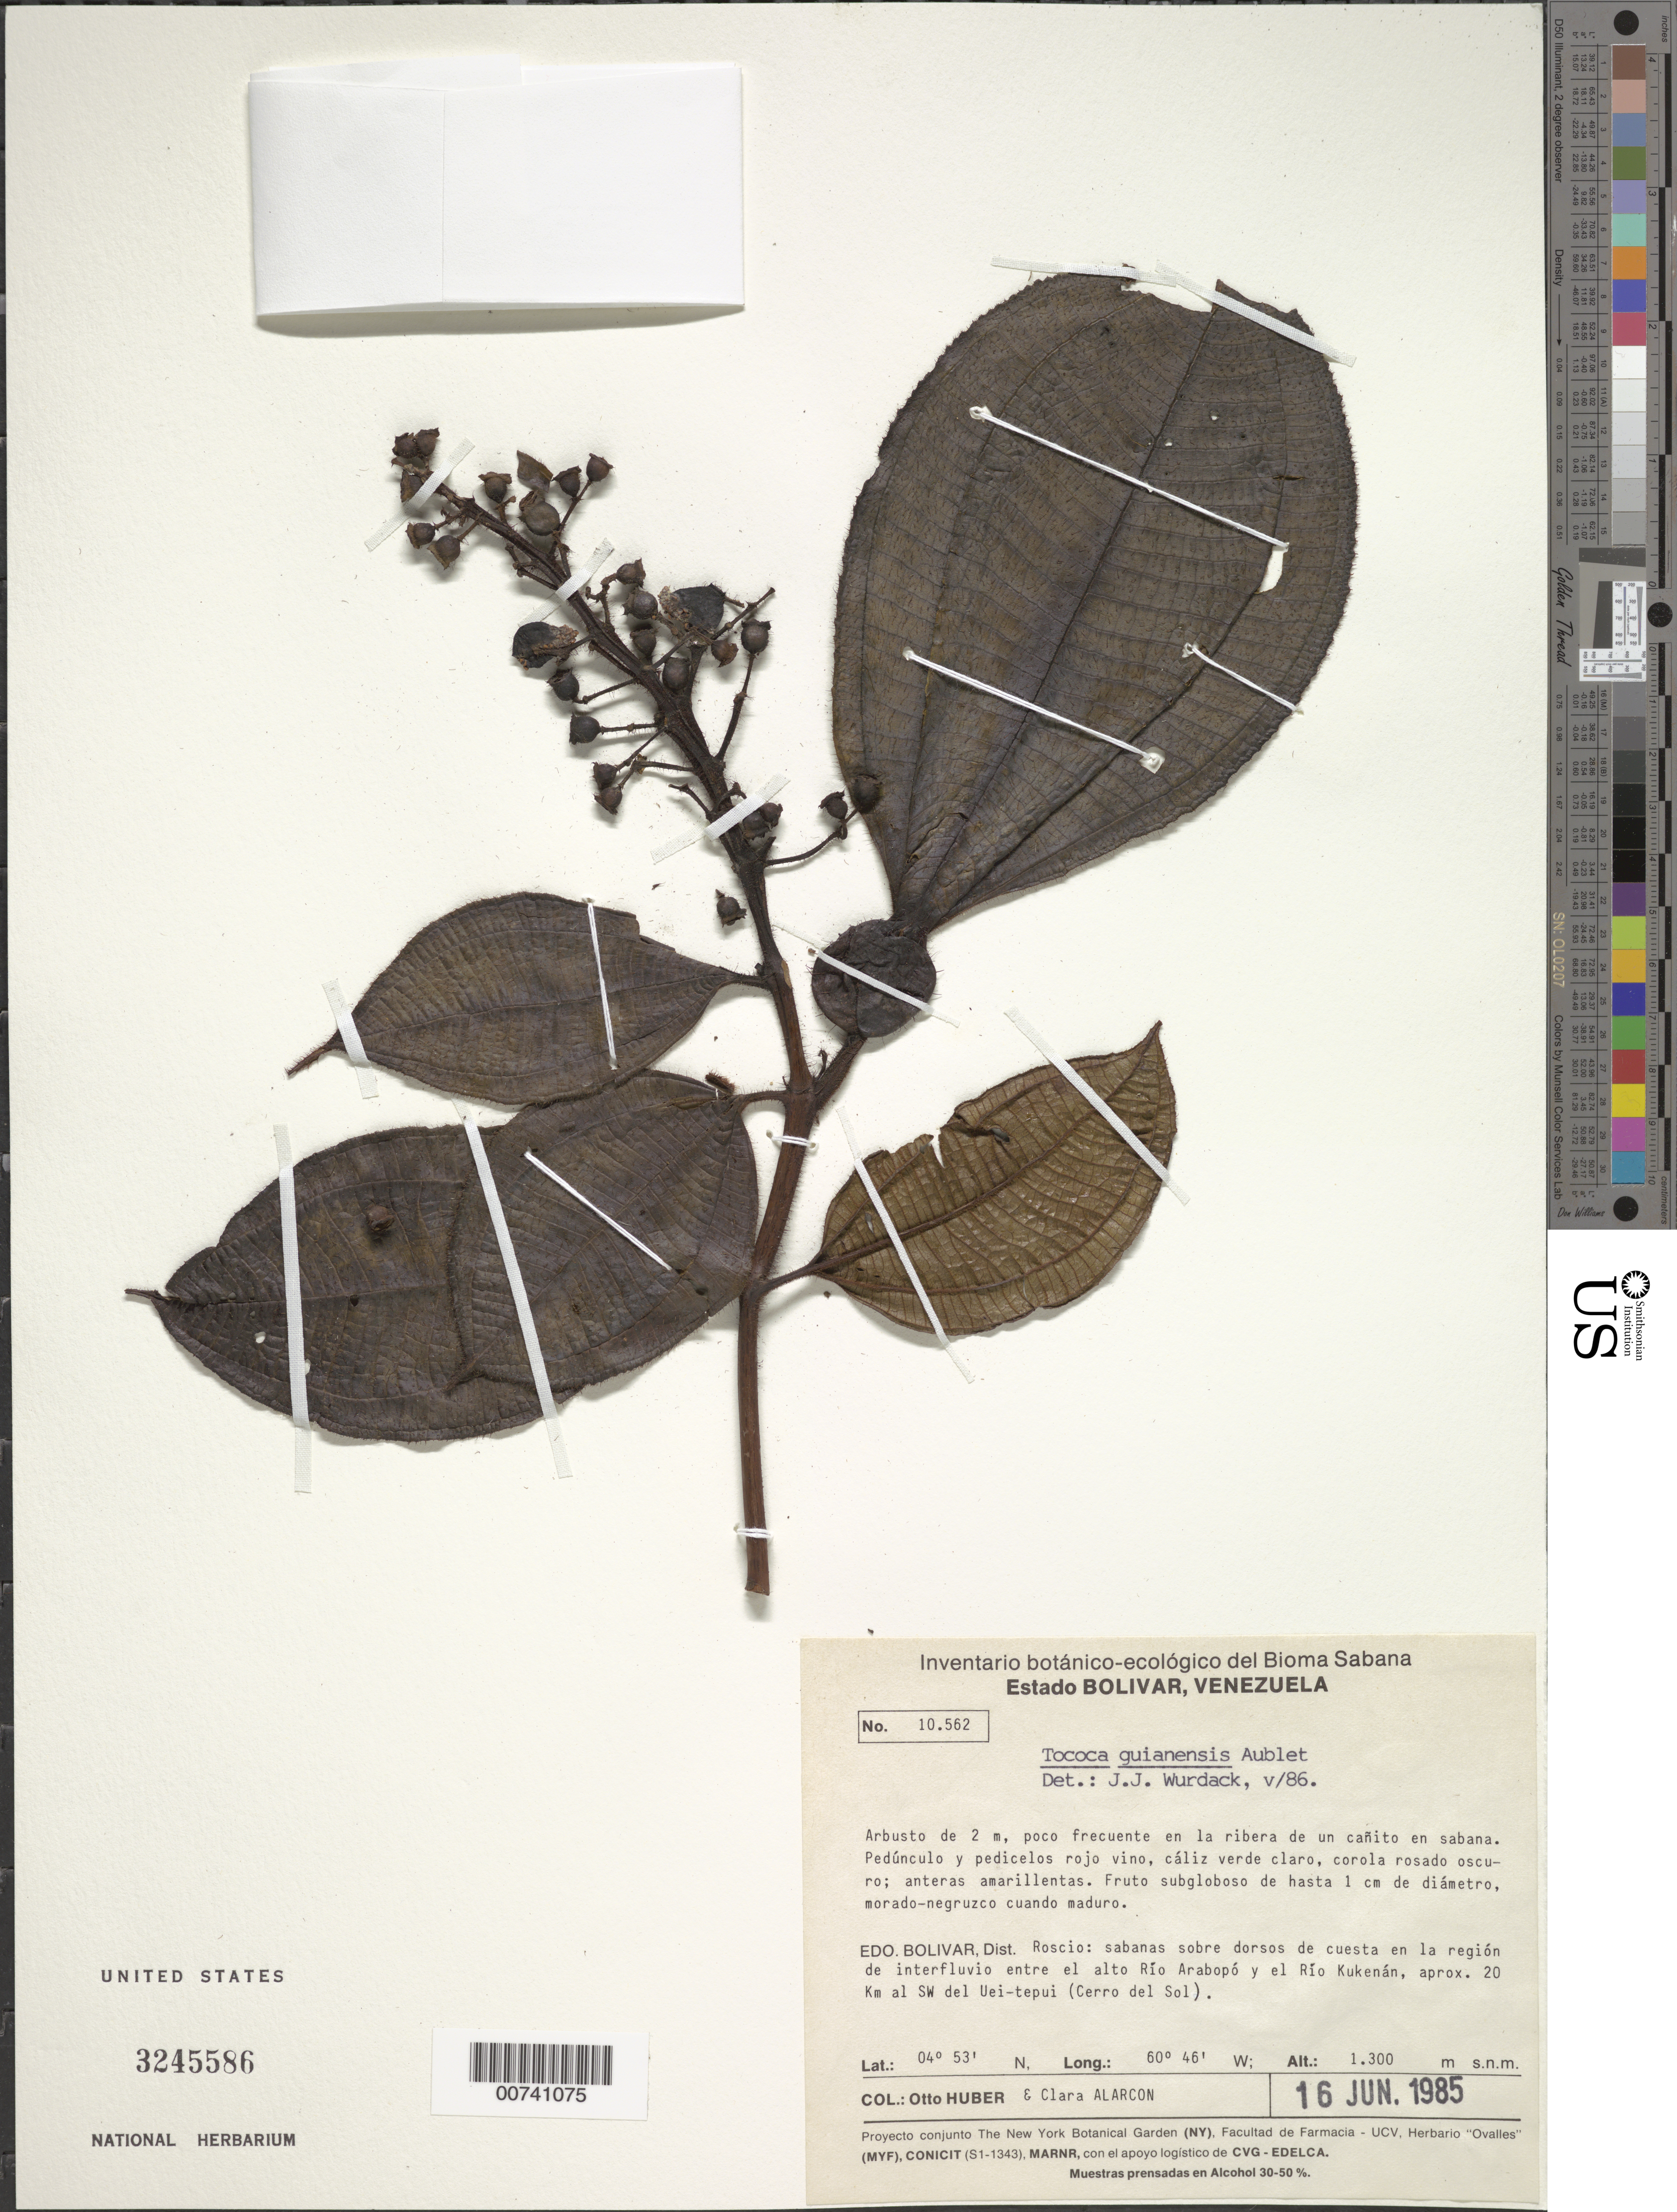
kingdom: Plantae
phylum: Tracheophyta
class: Magnoliopsida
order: Myrtales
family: Melastomataceae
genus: Tococa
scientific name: Tococa guianensis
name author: Aubl.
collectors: O. Huber & C. Alarcon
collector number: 10562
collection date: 1985-06-16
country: Venezuela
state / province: Bolivar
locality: Estado Bolivar, Venezuela. Edo. Bolivar, Dist. Roscio: sabanas sobre dorsos de cuesta en la región de interfluvio entre el alto Río Arabopó y el Río Kukenán, aprox. 20 Km al SW del Uei-tepui (Cerro del Sol).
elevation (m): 1300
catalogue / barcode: US 3245586